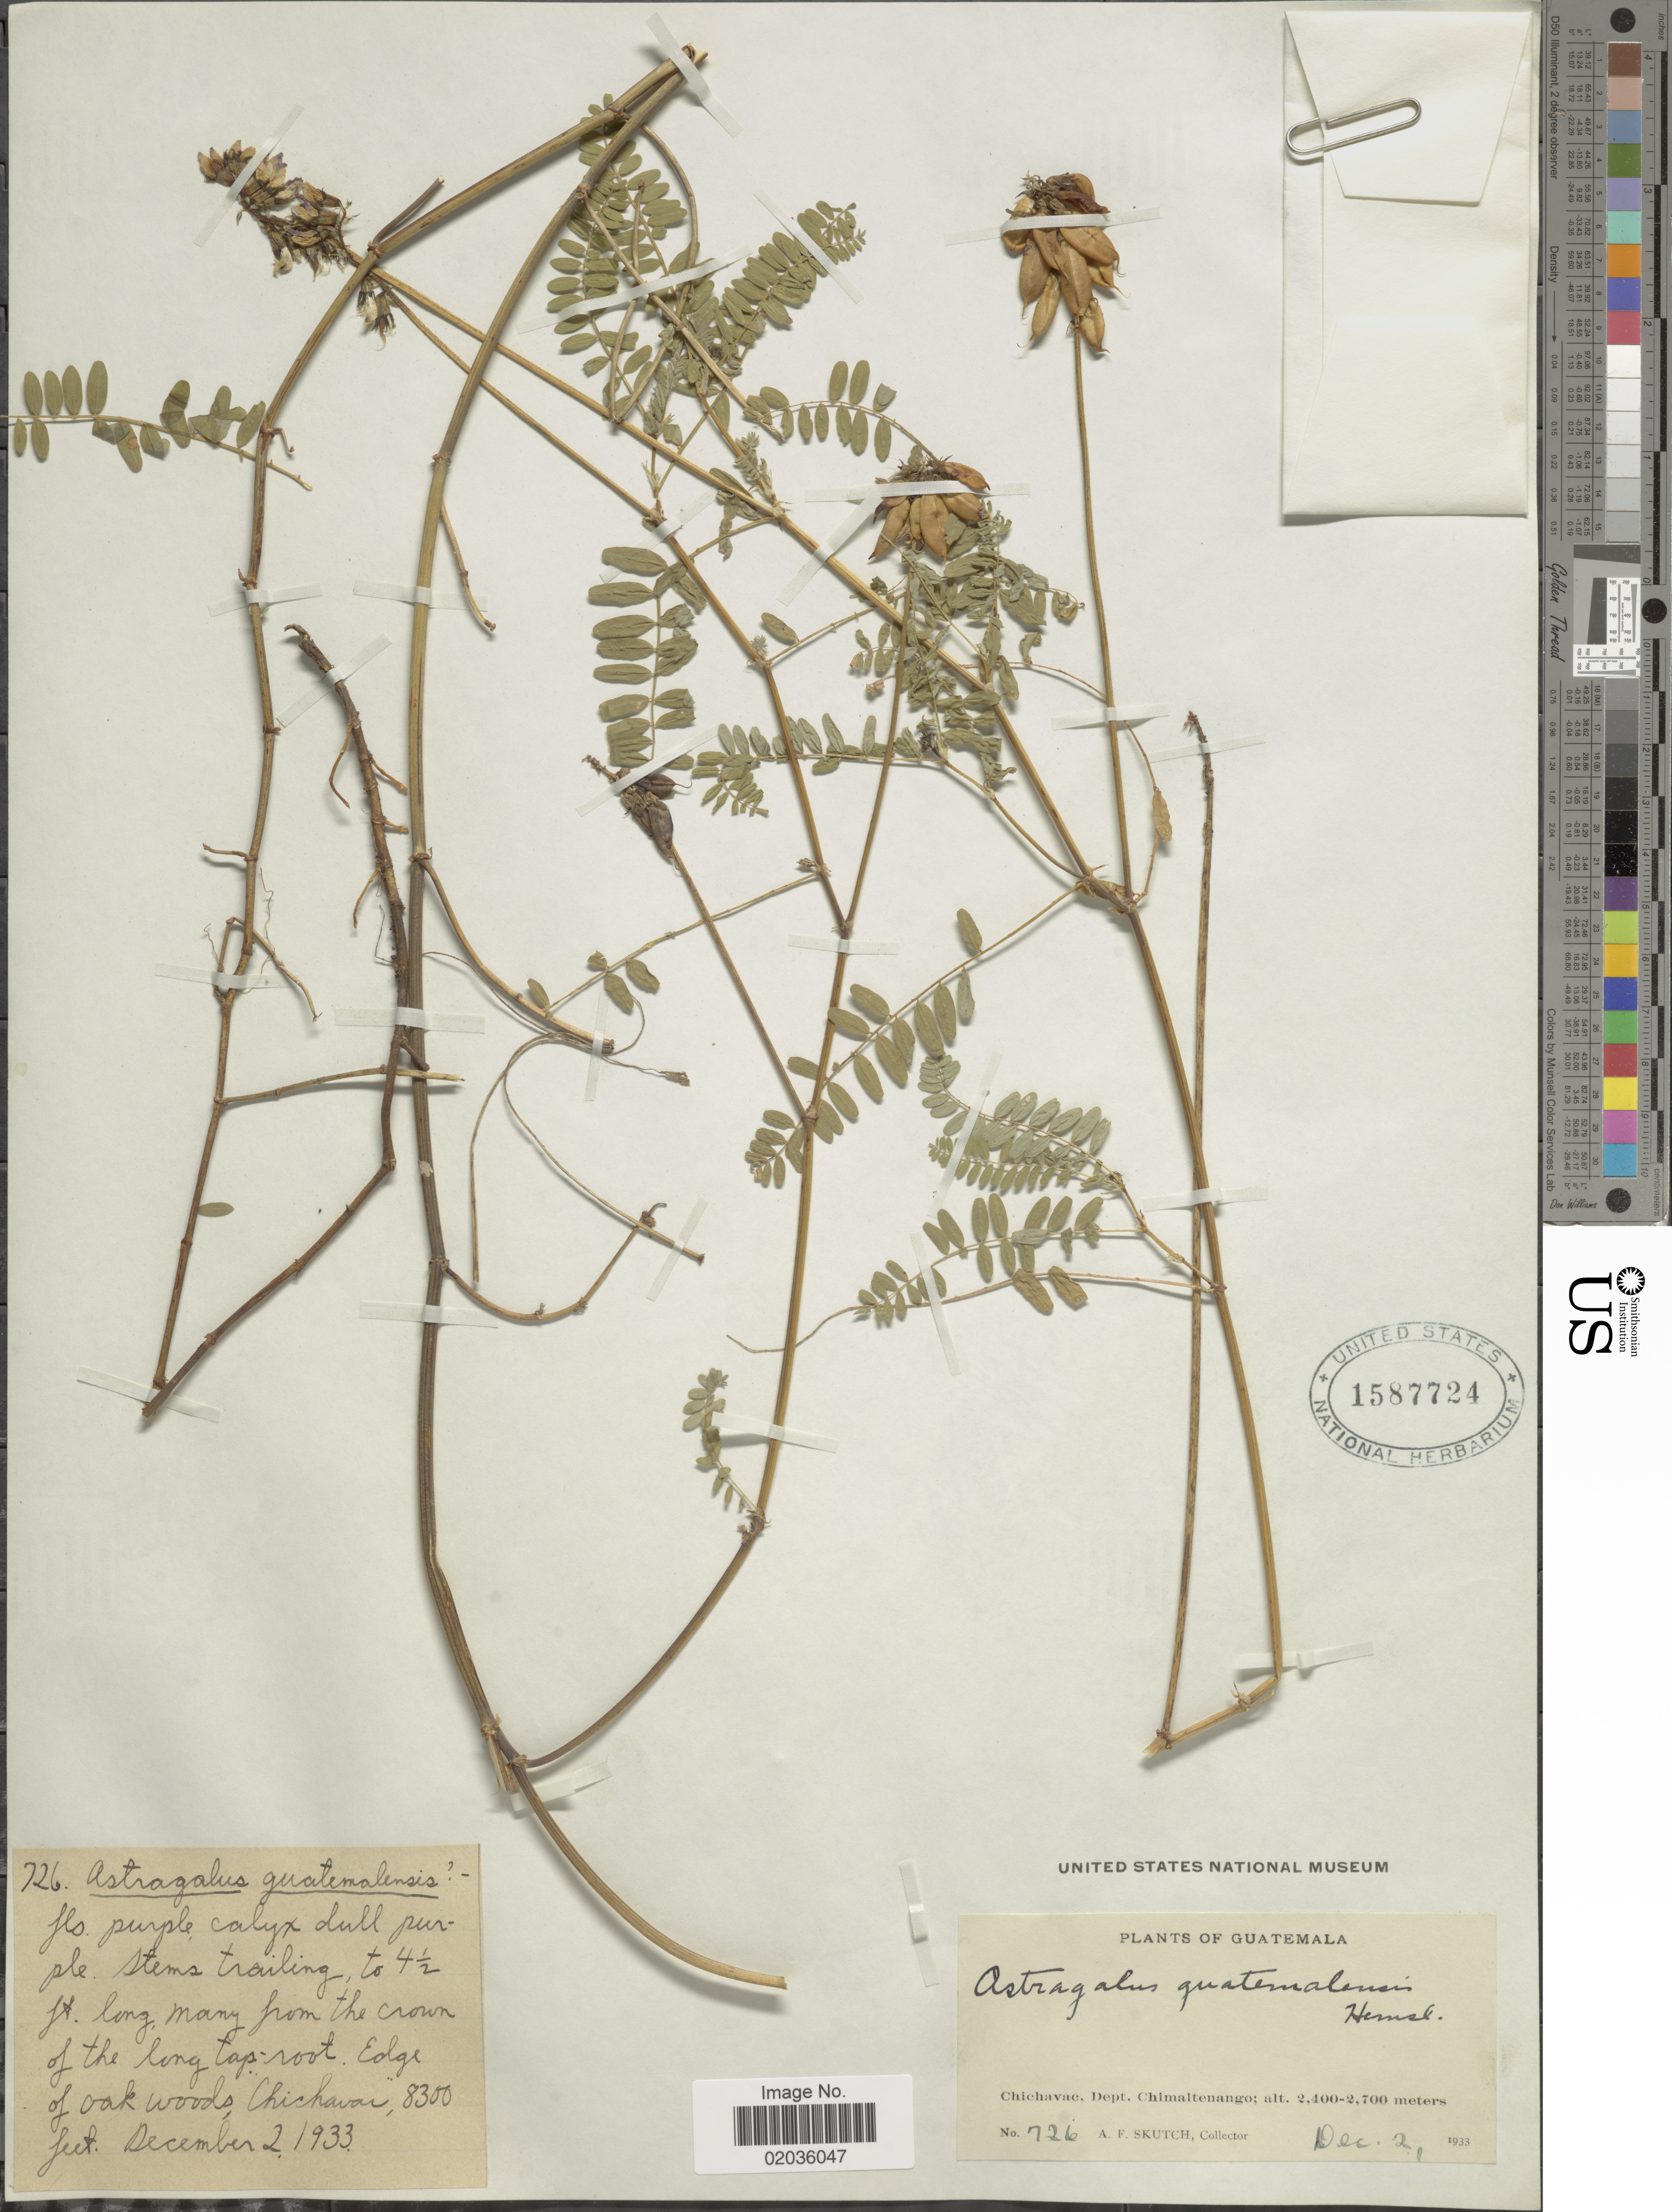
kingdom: Plantae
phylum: Tracheophyta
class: Magnoliopsida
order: Fabales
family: Fabaceae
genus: Astragalus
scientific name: Astragalus guatemalensis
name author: Hemsl.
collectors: A. F. Skutch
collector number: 726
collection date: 1933-12-02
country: Guatemala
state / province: Quetzaltenango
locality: Chichavac, Dept. Chimaltenango.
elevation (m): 2400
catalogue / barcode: US 1587724